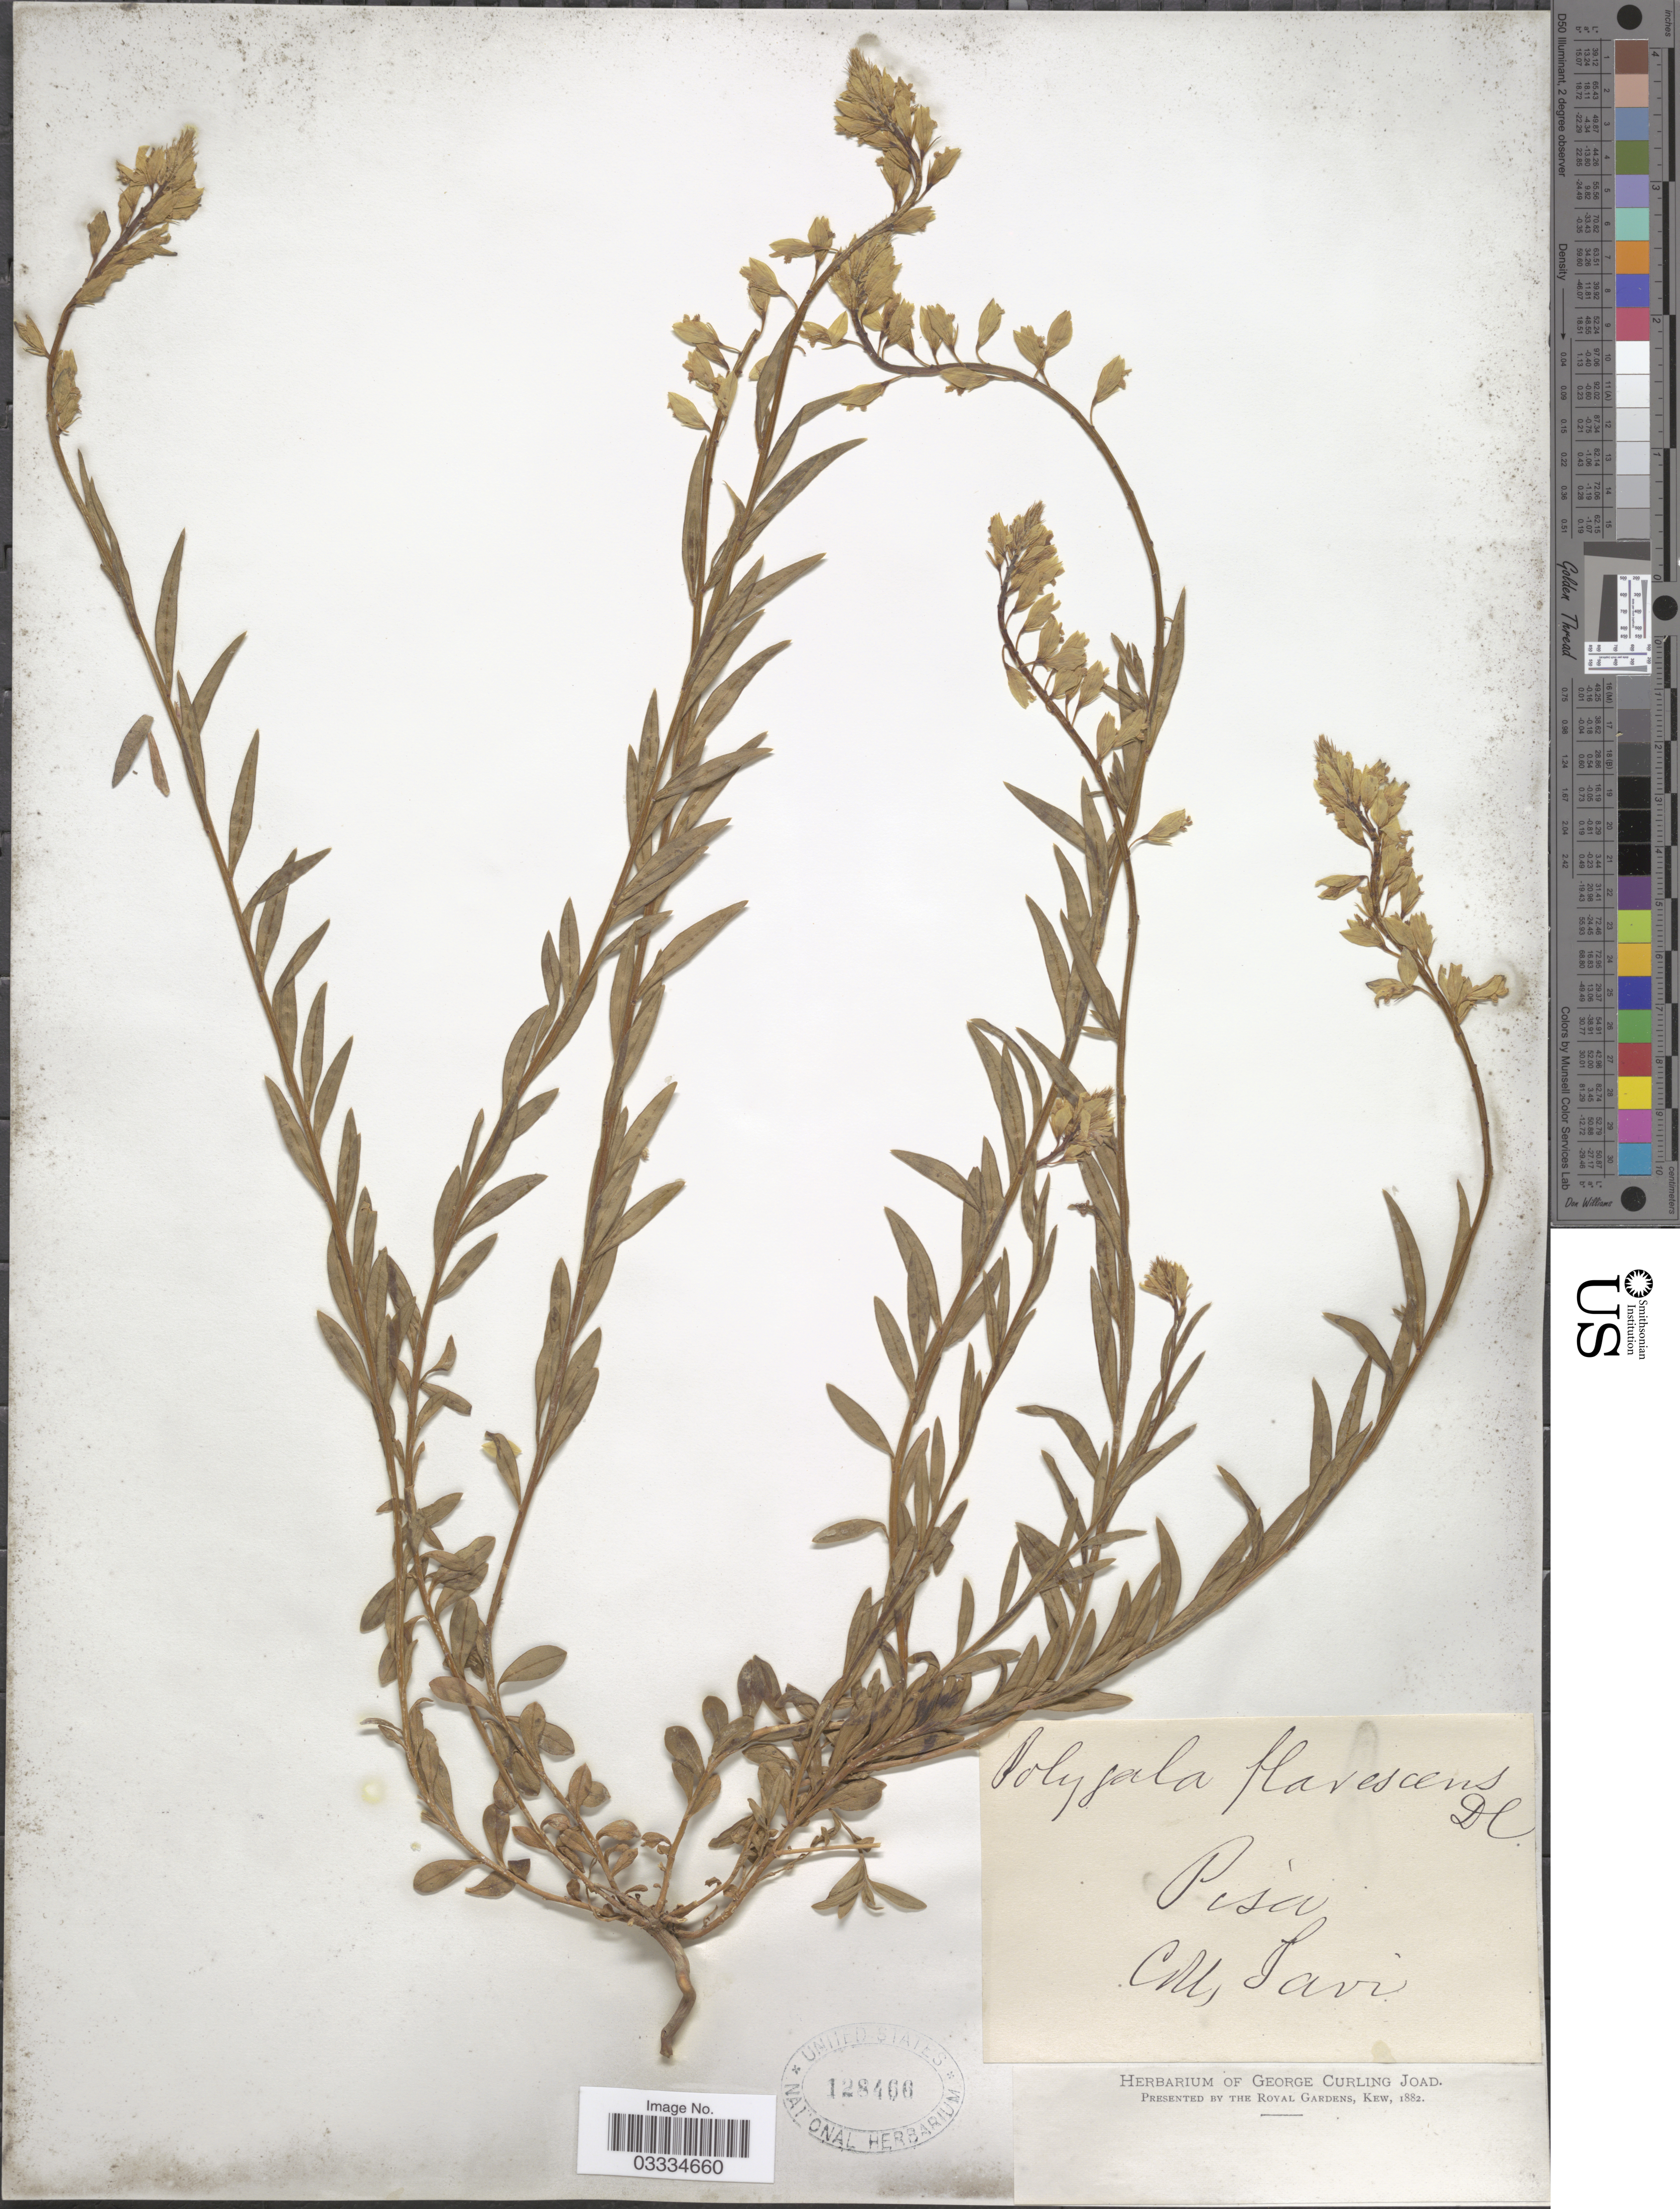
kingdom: Plantae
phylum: Tracheophyta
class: Magnoliopsida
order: Fabales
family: Polygalaceae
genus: Polygala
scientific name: Polygala flavescens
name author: DC.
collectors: G. Savi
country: Italy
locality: Pisa.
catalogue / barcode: US 128466